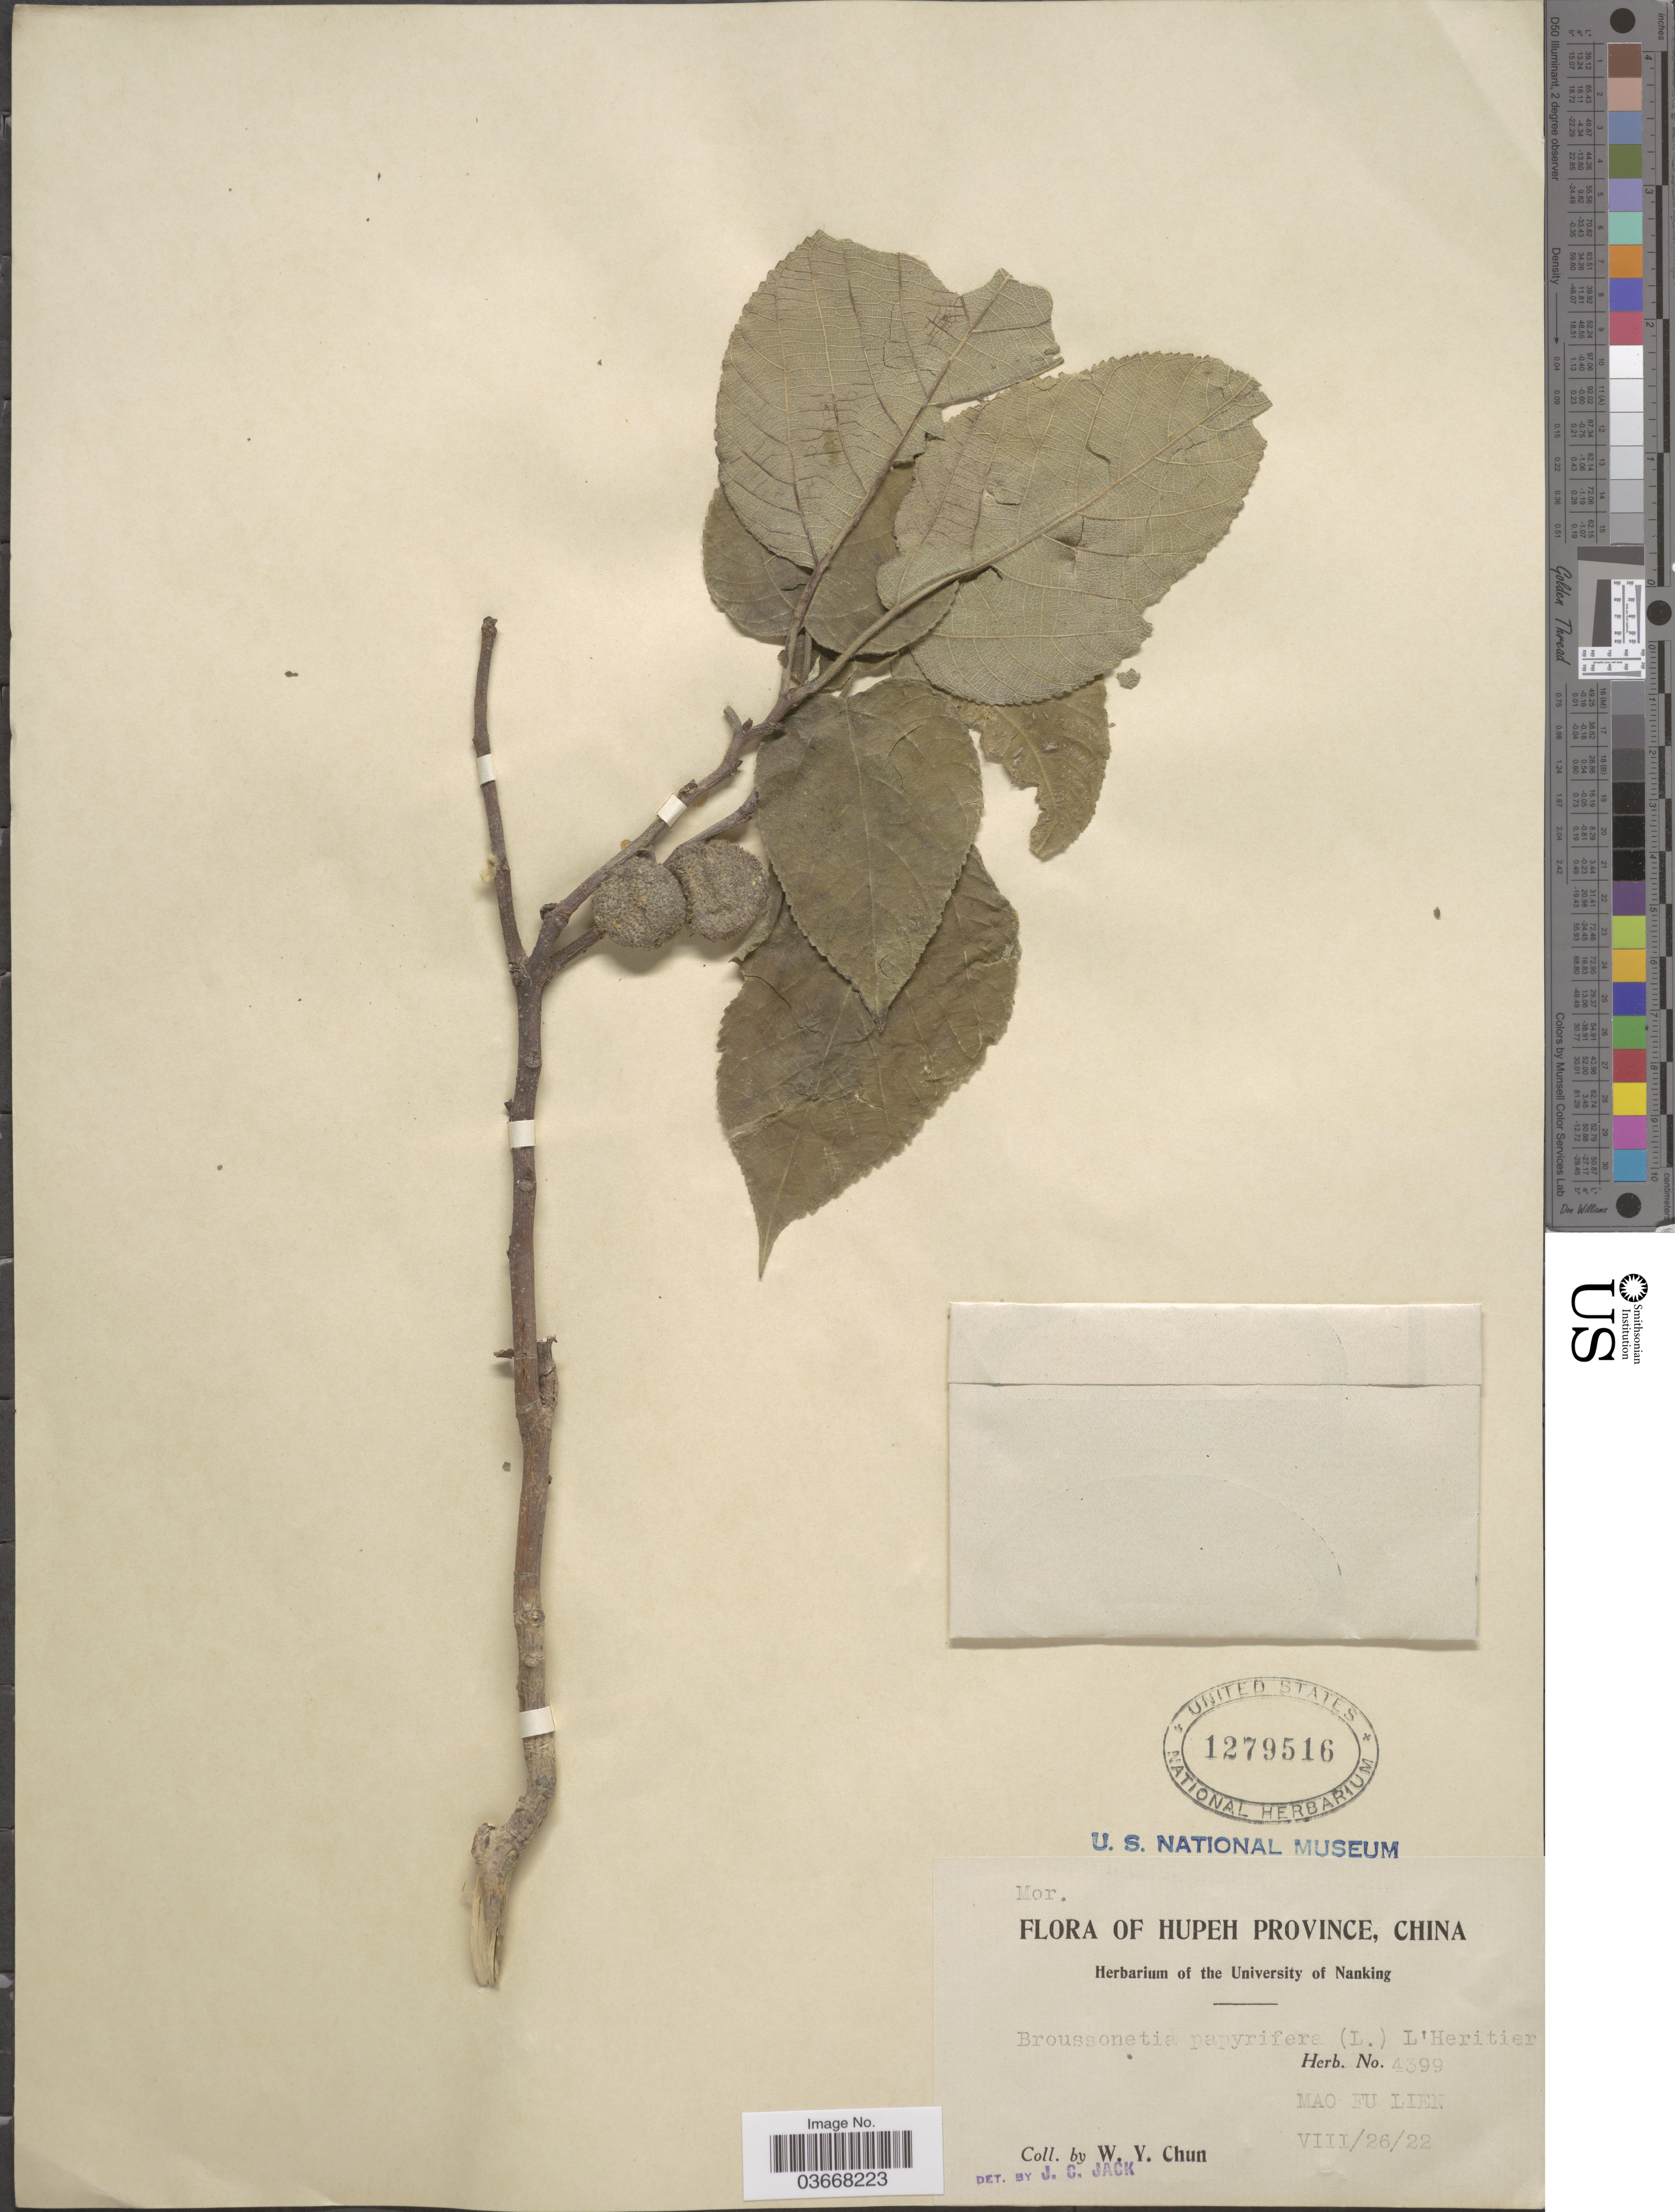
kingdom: Plantae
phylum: Tracheophyta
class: Magnoliopsida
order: Rosales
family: Moraceae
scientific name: Broussoneta papyrifera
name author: (L.) L'Hér. ex Vent.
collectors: W. Y. Chun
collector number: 4399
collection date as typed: Transcribed d/m/y: 26/8/22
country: China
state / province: Hubei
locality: Hupeh Province. Mao Fu Lien.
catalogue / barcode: US 1279516